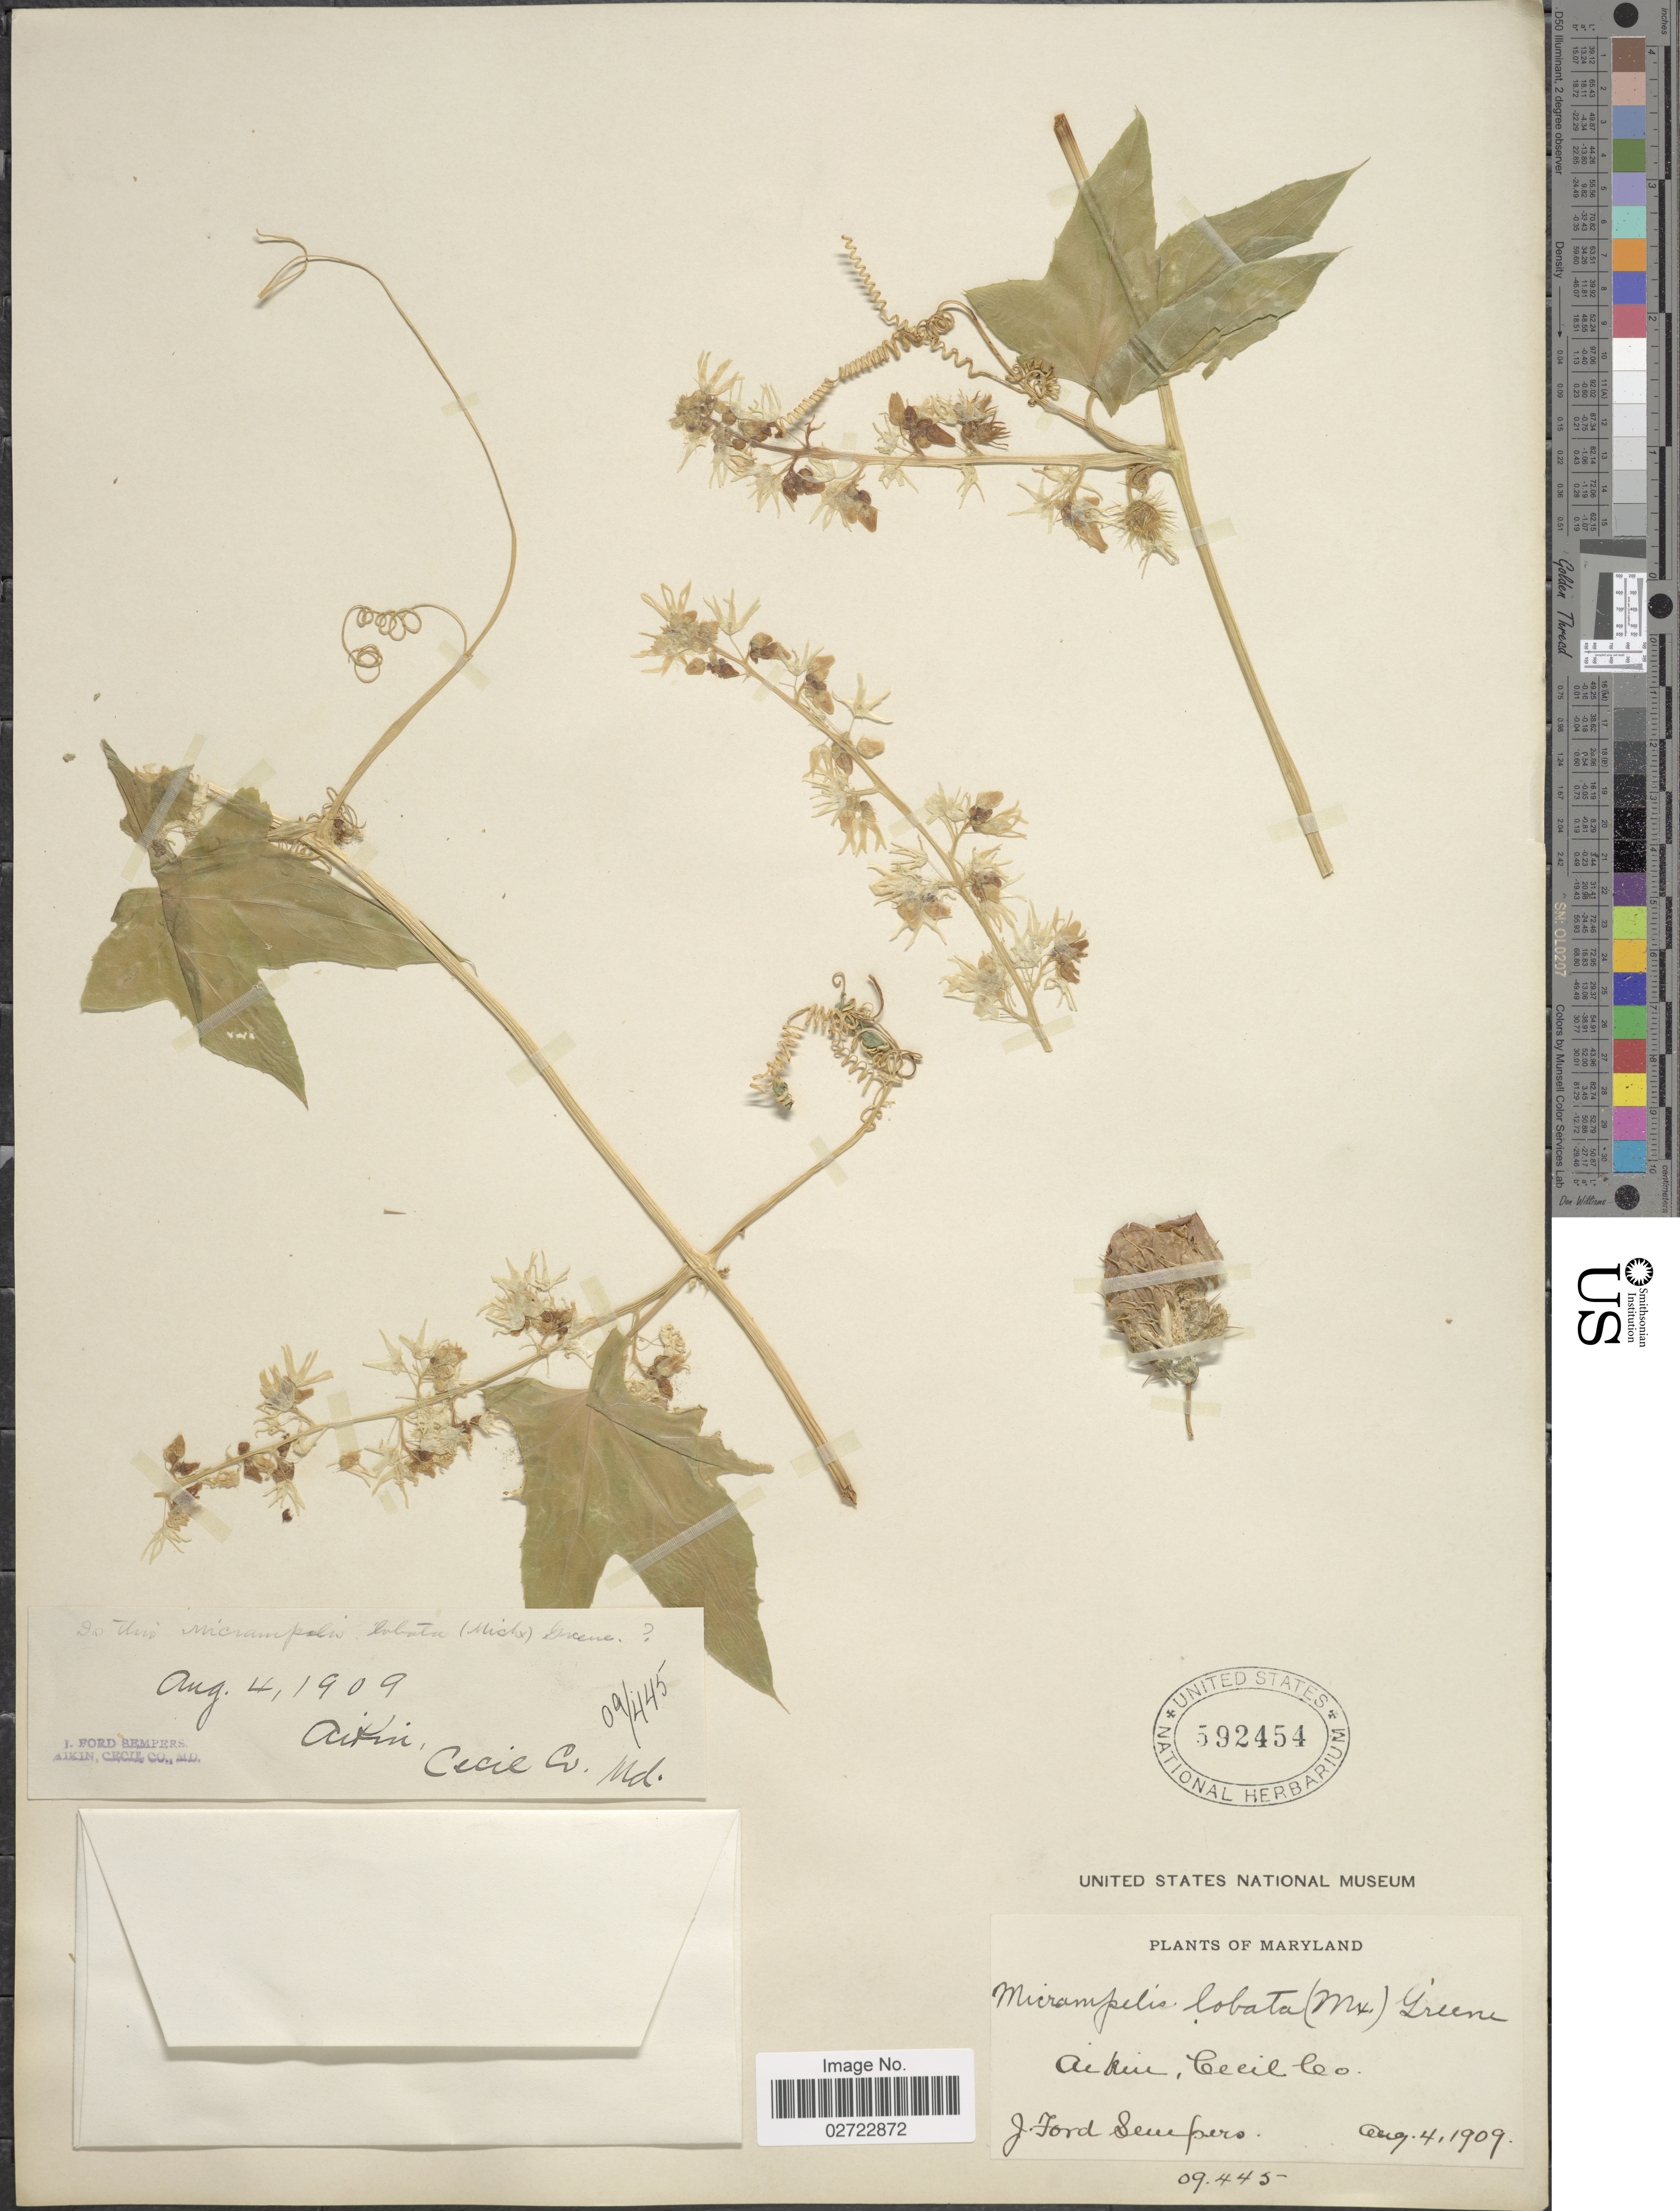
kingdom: Plantae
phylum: Tracheophyta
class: Magnoliopsida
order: Cucurbitales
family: Cucurbitaceae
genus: Echinocystis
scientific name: Echinocystis lobata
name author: (Michx.) Torr. & A. Gray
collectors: J. Sempers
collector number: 09/445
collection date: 1909-08-04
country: United States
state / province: Maryland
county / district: Cecil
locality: Aiken.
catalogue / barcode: US 592454